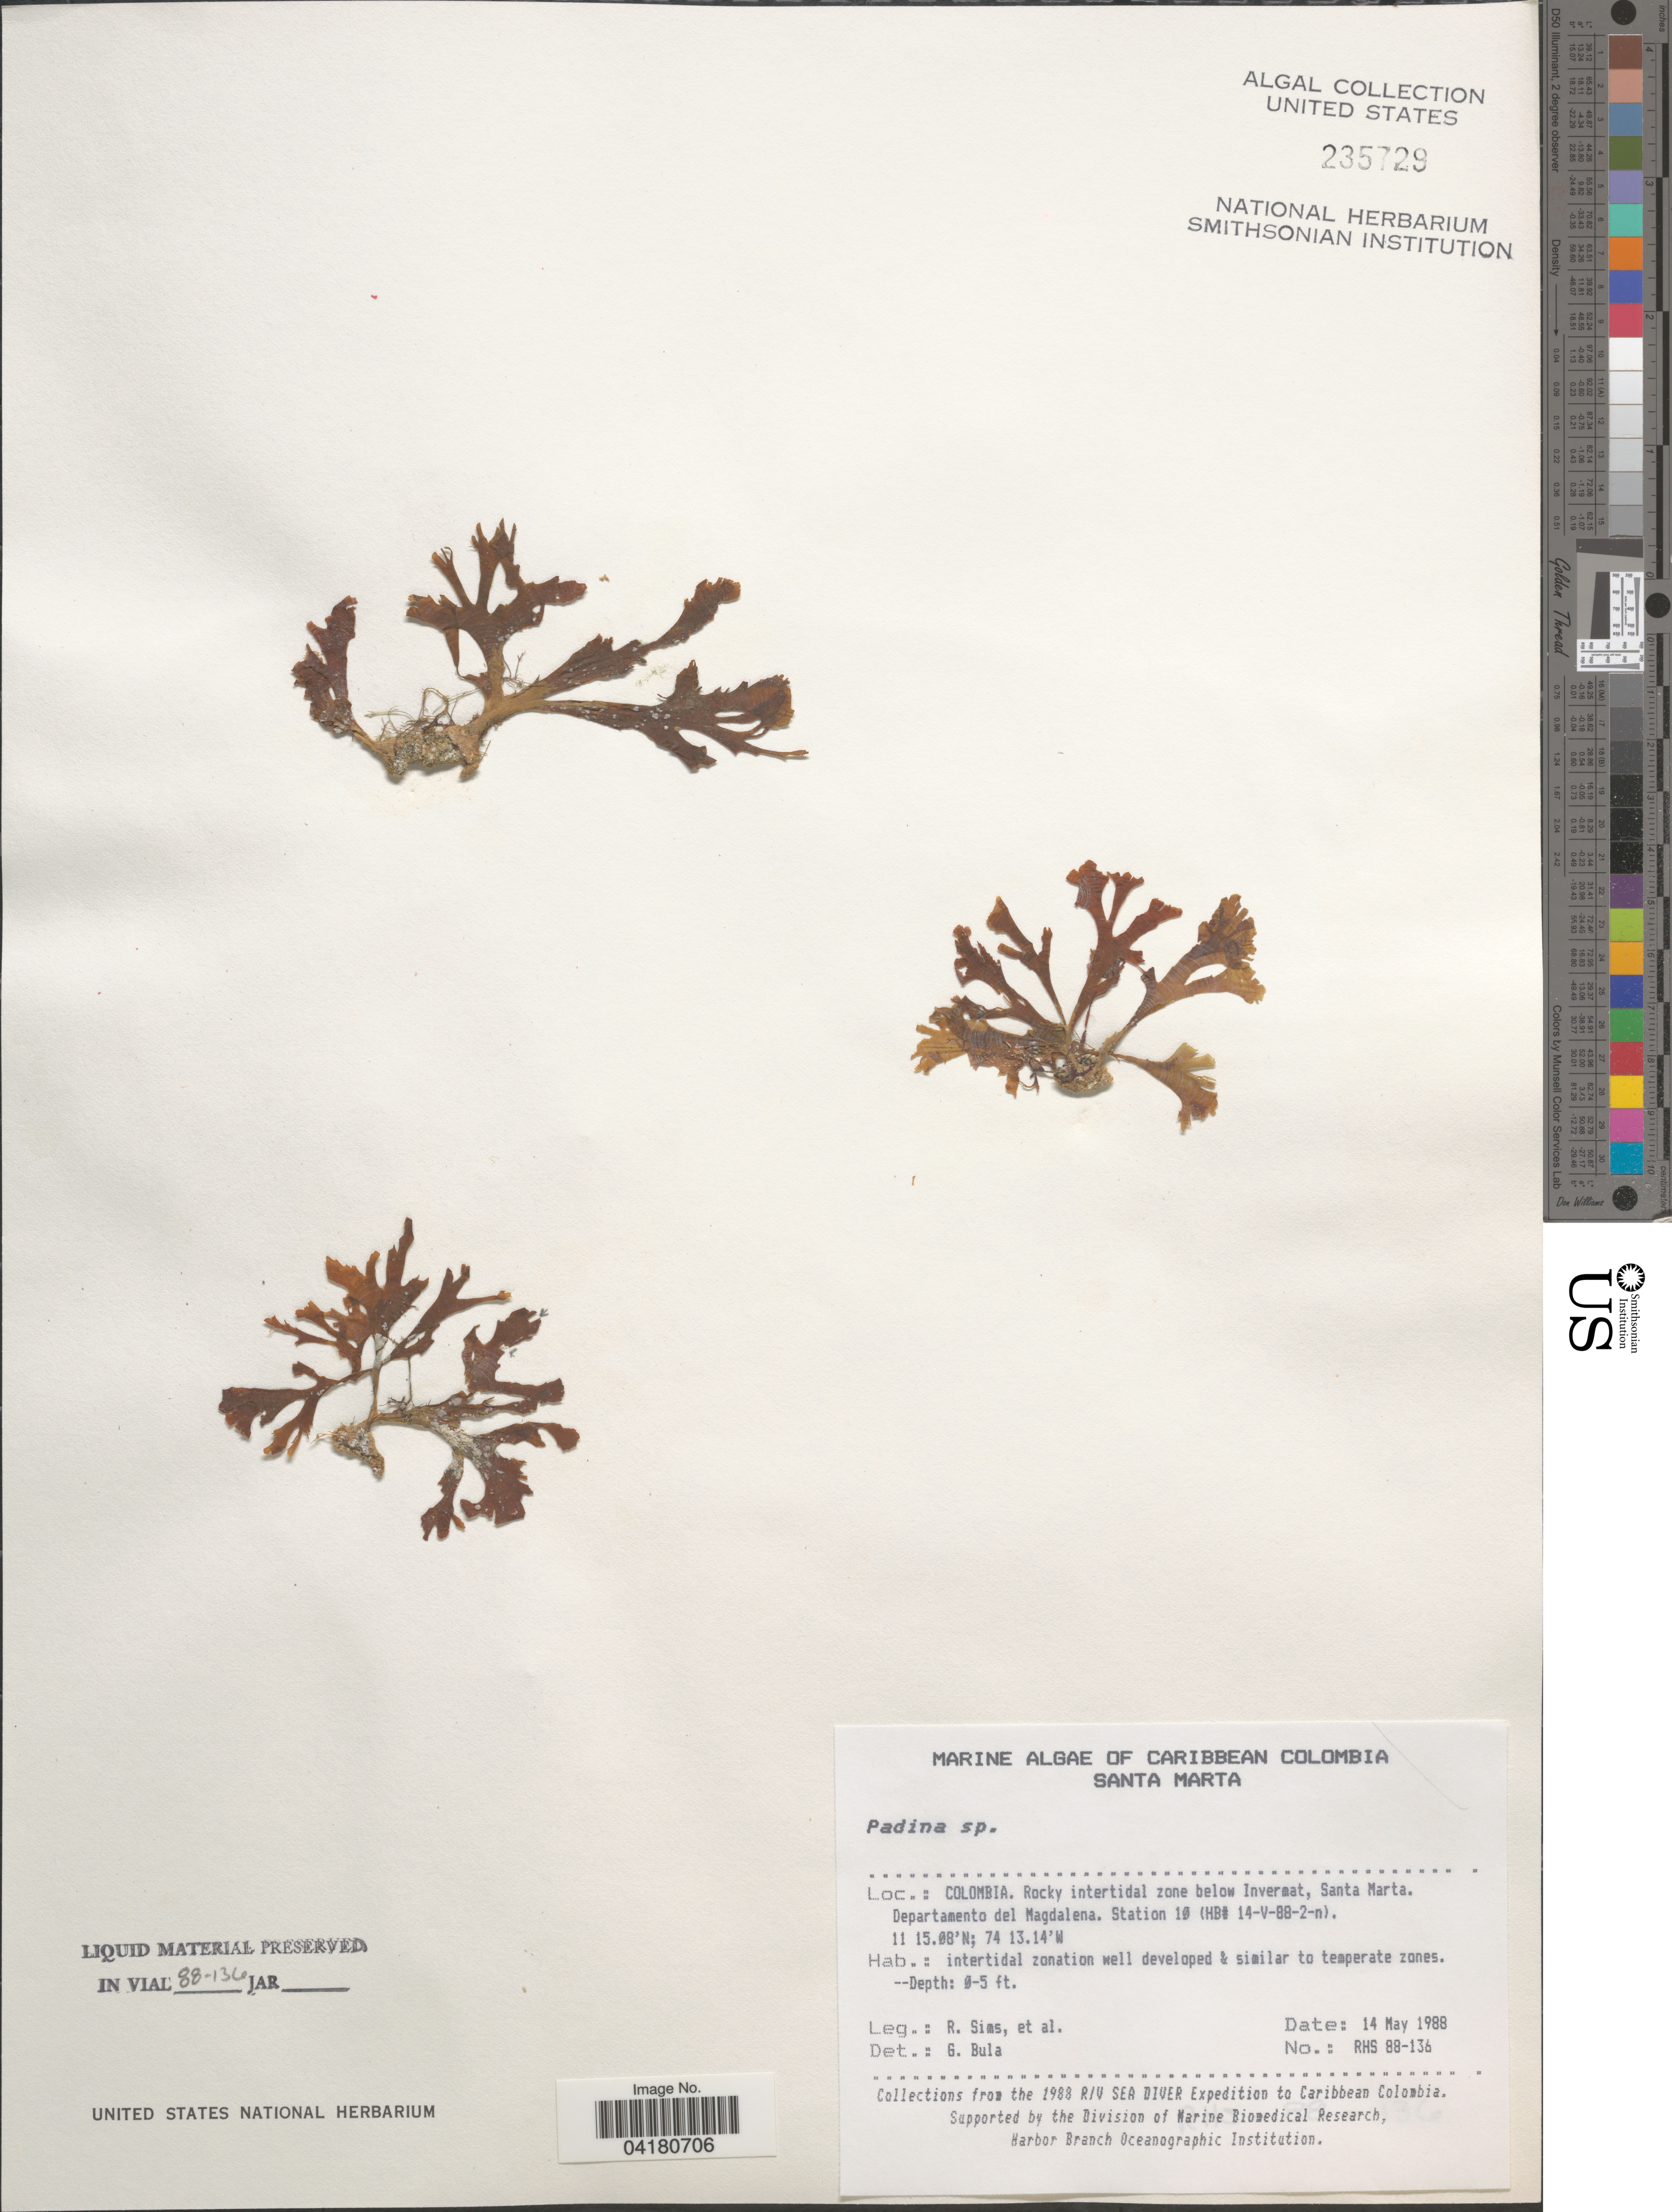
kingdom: Chromista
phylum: Ochrophyta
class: Phaeophyceae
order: Dictyotales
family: Dictyotaceae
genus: Padina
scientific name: Padina sp.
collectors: R. H. Sims & et al.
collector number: RHS88-136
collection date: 1988-05-14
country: Colombia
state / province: Magdalena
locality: Caribbean Colombia. Rocky intertidal zone below Invermat, Santa Marta. Departamento del Magdalena. Station 10 (HB# 14-V-88-2-n). The 1988 R/V Sea Diver Expedition to Caribbean Colombia.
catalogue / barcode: US 235729